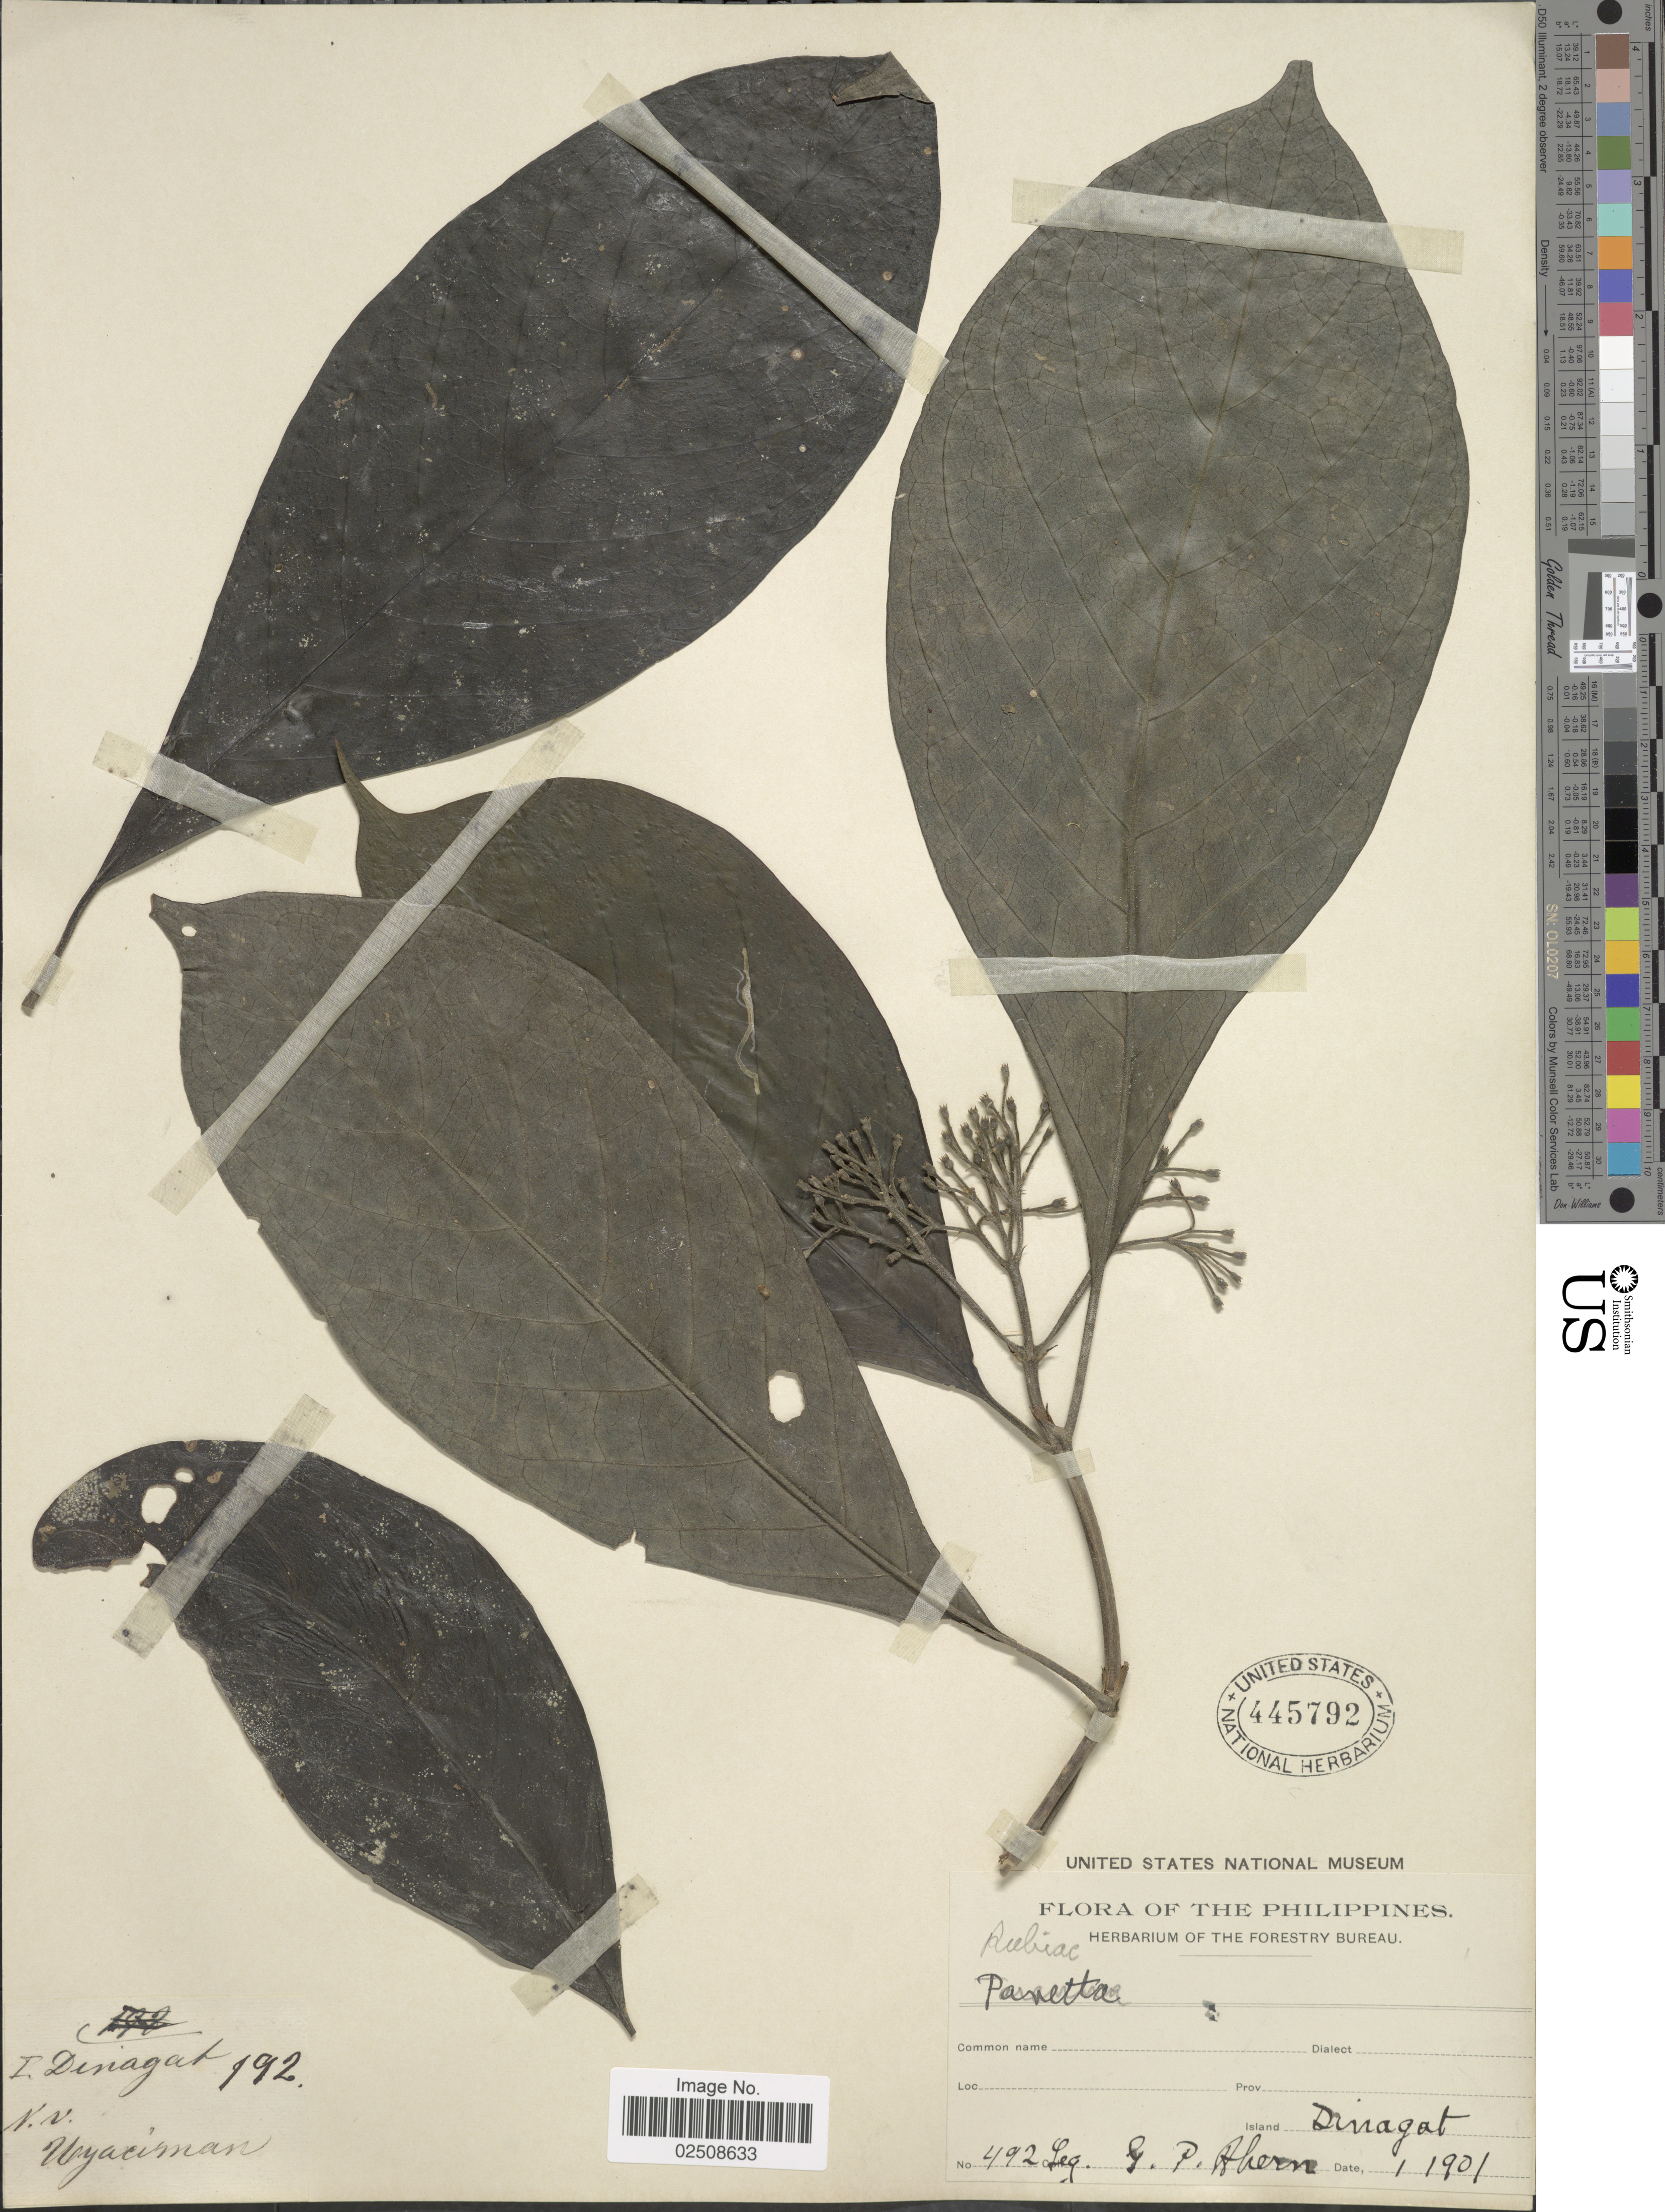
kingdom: Plantae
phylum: Tracheophyta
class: Magnoliopsida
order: Gentianales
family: Rubiaceae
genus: Pavetta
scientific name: Pavetta indica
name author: L.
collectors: G. Ahern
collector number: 492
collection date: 1901-01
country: Philippines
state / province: Caraga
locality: Island Dinagat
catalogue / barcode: US 445792